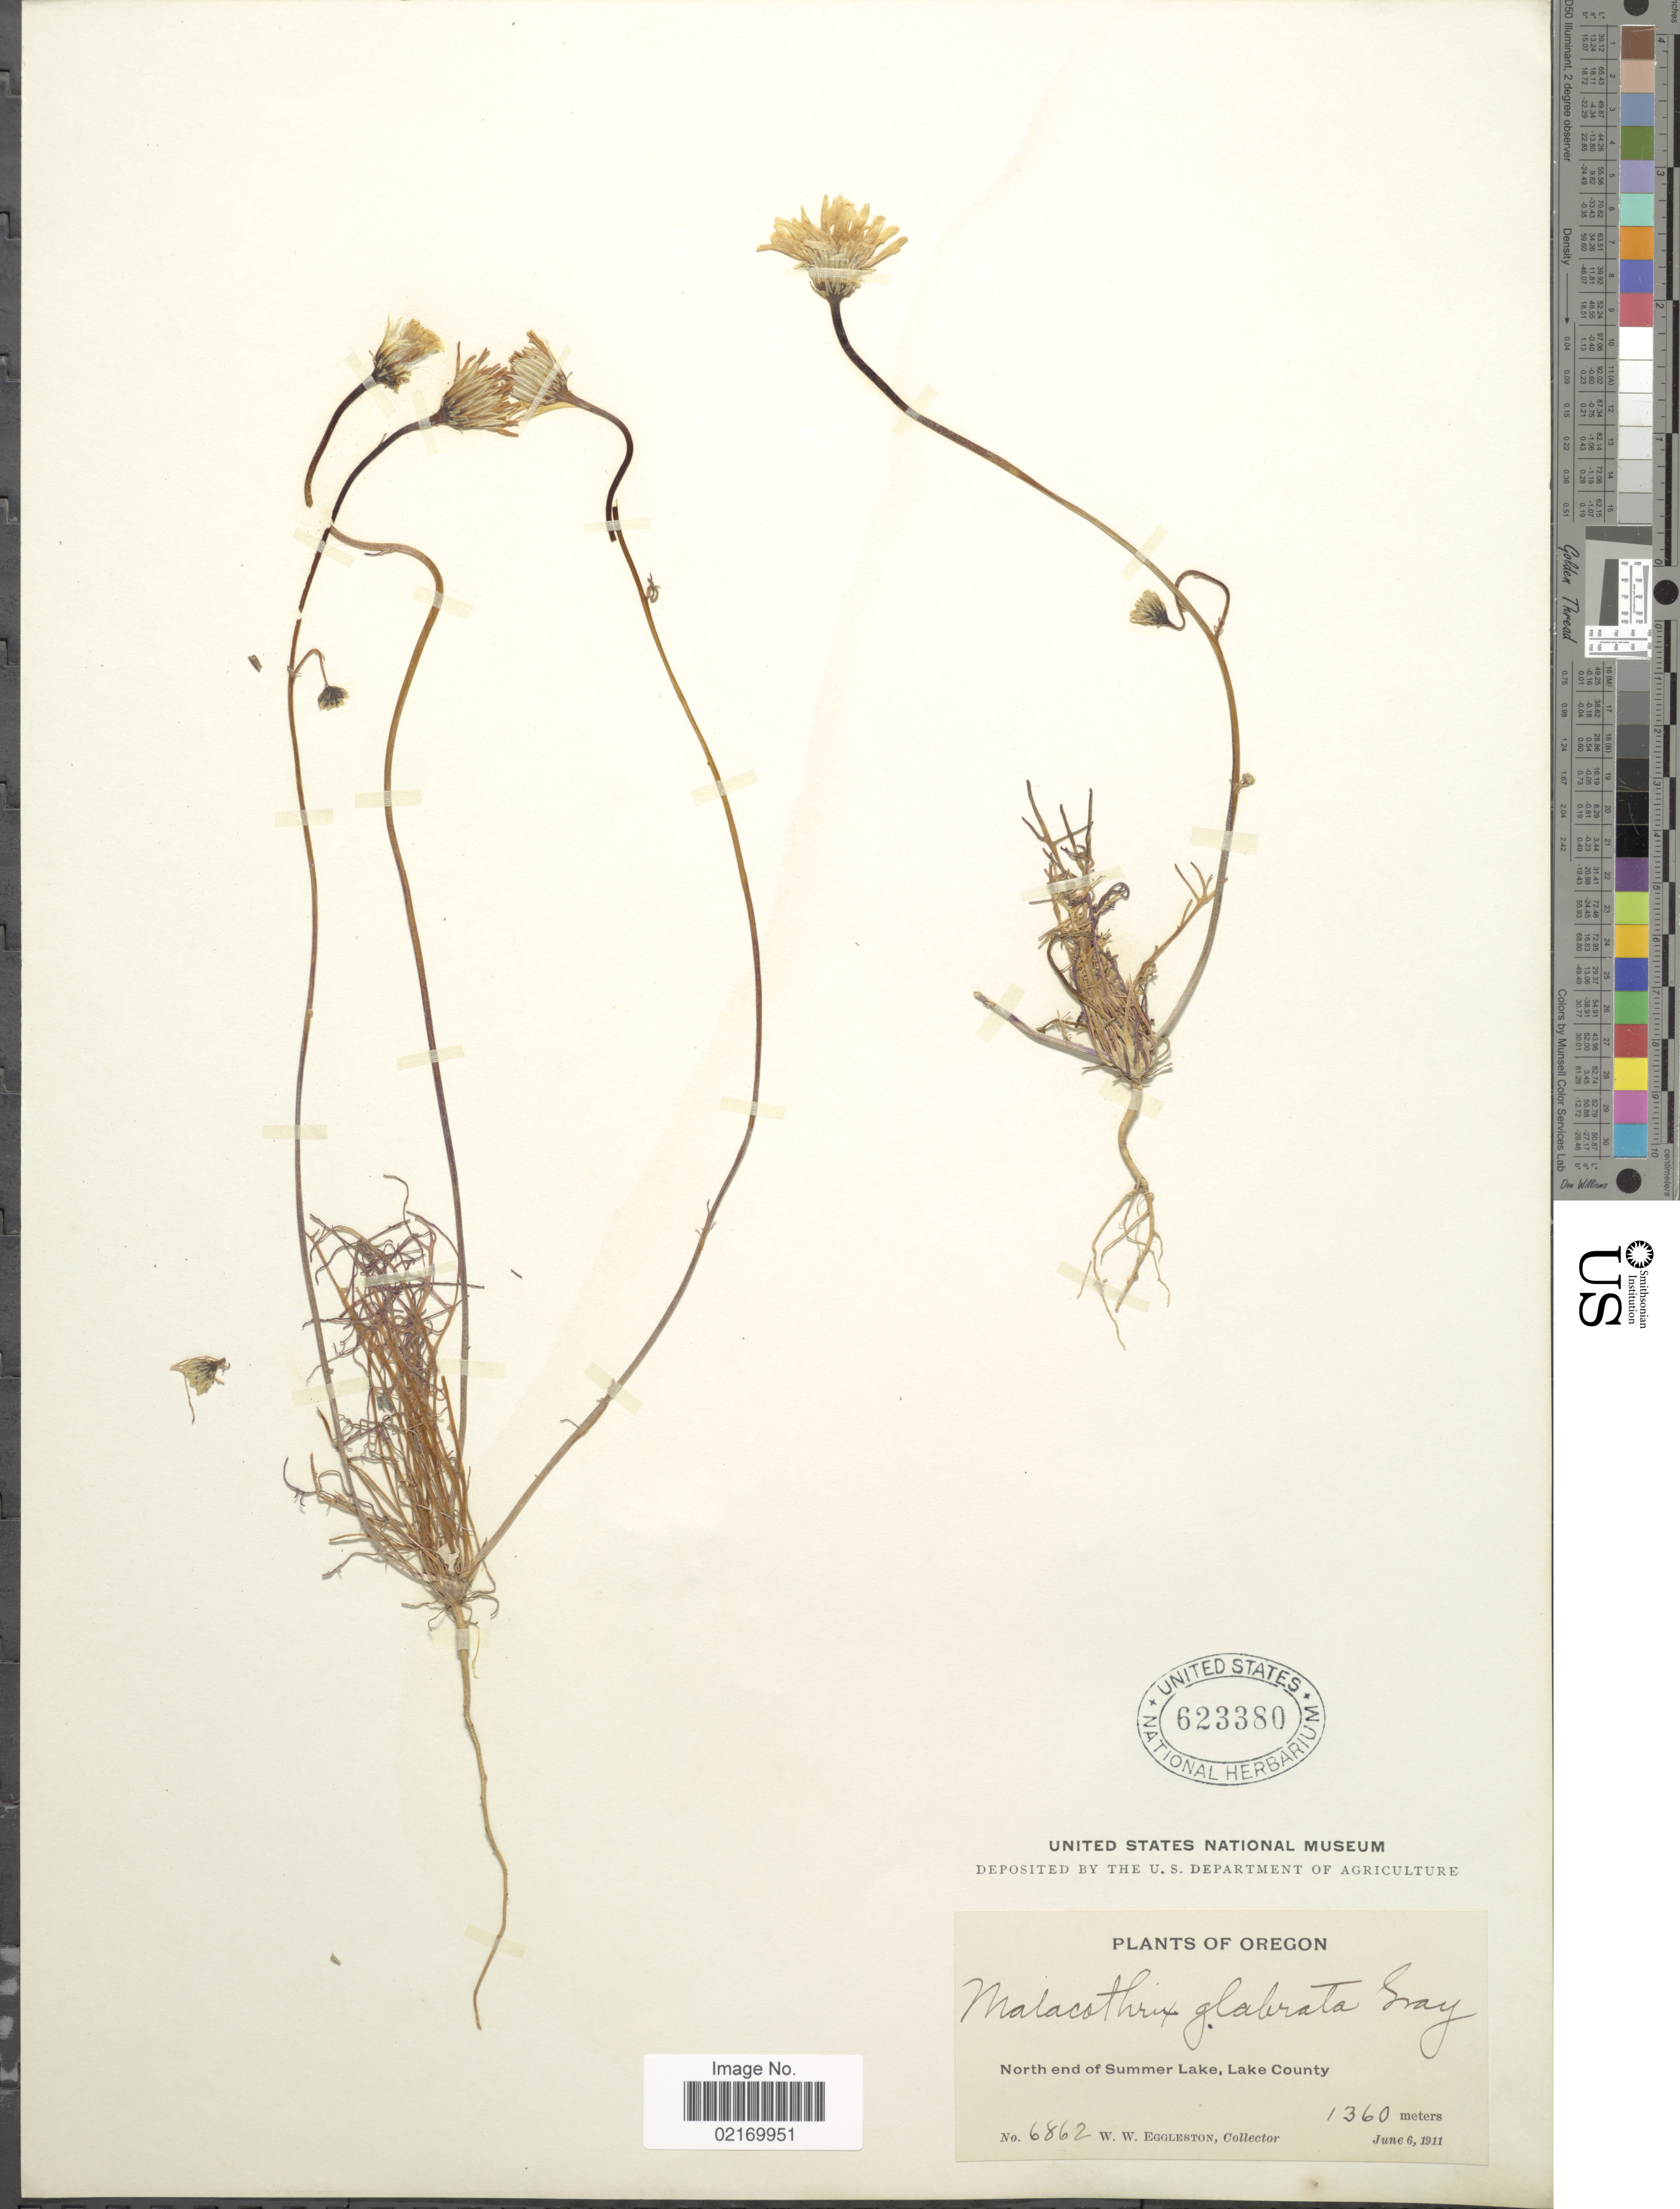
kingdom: Plantae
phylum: Tracheophyta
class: Magnoliopsida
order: Asterales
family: Asteraceae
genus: Malacothrix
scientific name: Malacothrix glabrata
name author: (A. Gray ex D.C. Eaton) A. Gray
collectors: W. W. Eggleston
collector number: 6862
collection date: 1911-06-06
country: United States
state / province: Oregon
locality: North end of Summer Lake, Lake County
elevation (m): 1360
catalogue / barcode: US 623380